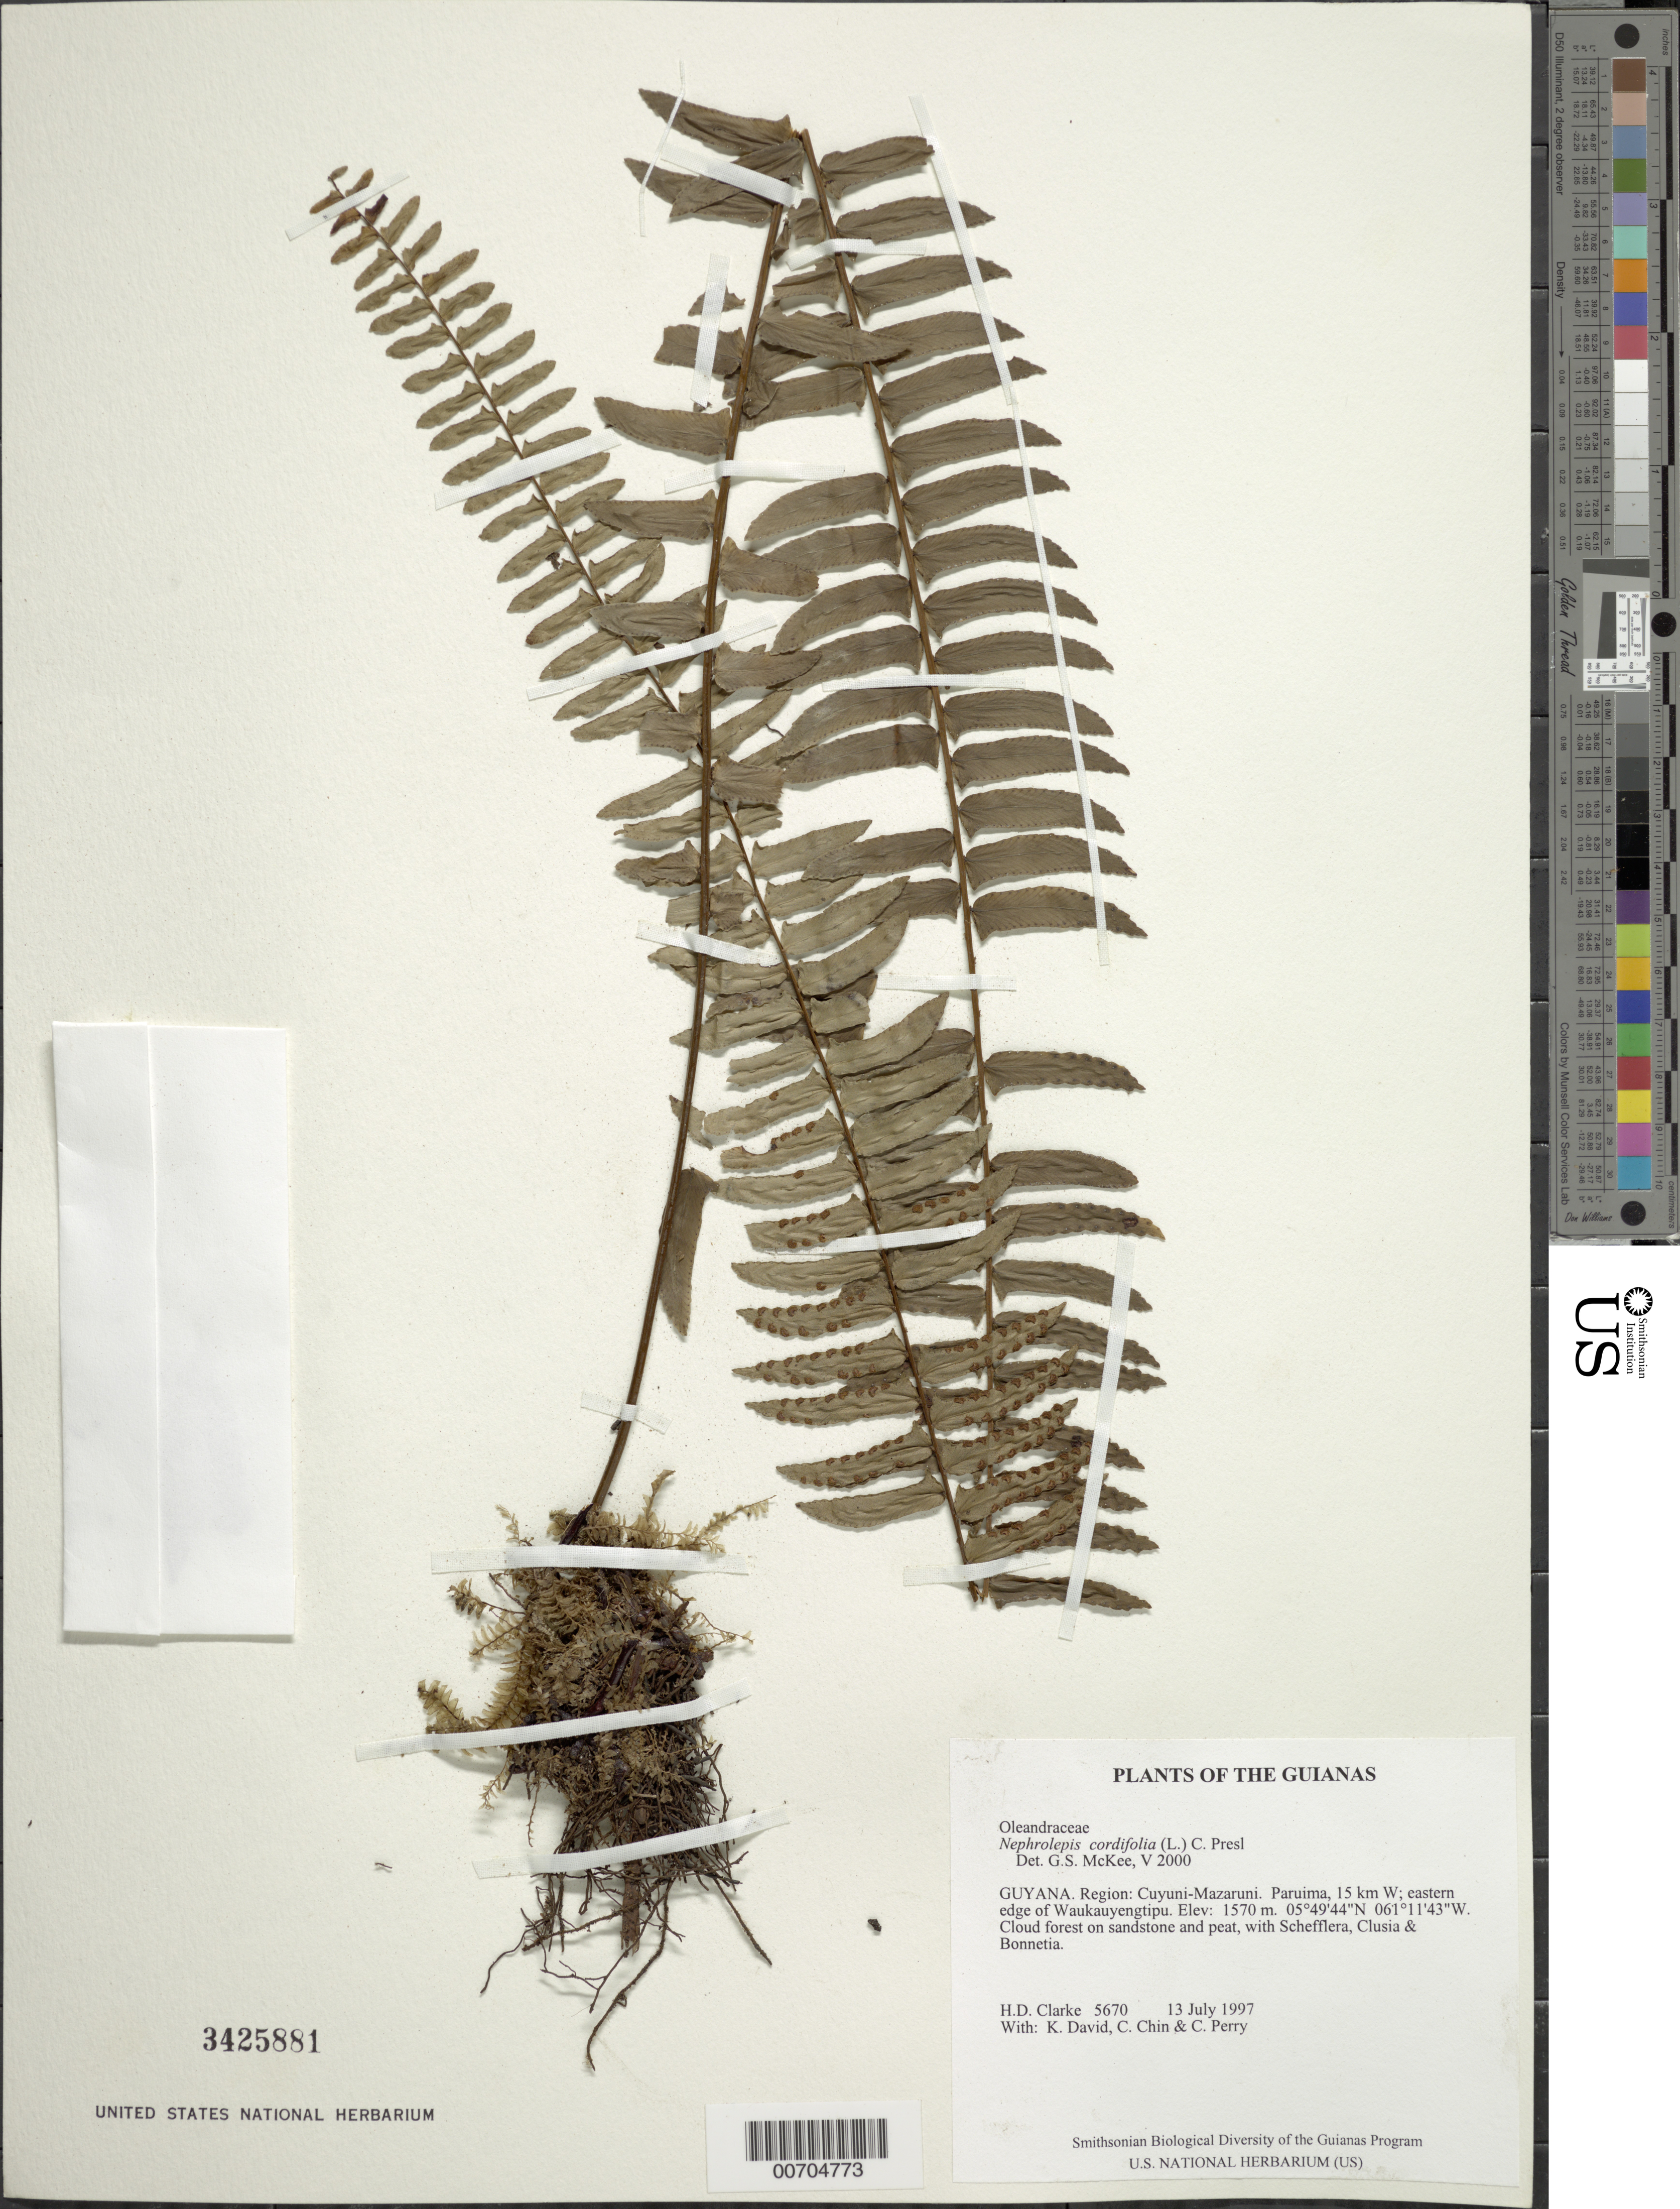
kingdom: Plantae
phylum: Tracheophyta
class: Polypodiopsida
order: Polypodiales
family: Nephrolepidaceae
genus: Nephrolepis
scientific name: Nephrolepis cordifolia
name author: (L.) C. Presl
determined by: McKee, G. S., (US), NMNH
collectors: H. D. Clarke, K. David, C. Chin & C. Perry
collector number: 5670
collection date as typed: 13 July 1997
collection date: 1997-07-13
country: Guyana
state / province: Cuyuni-Mazaruni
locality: Paruima, 15 km W; eastern edge of Waukauyengtipu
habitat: Cloud forest on sandstone and peat, with Schefflera, Clusia & Bonnetia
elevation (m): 1570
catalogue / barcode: US 3425881